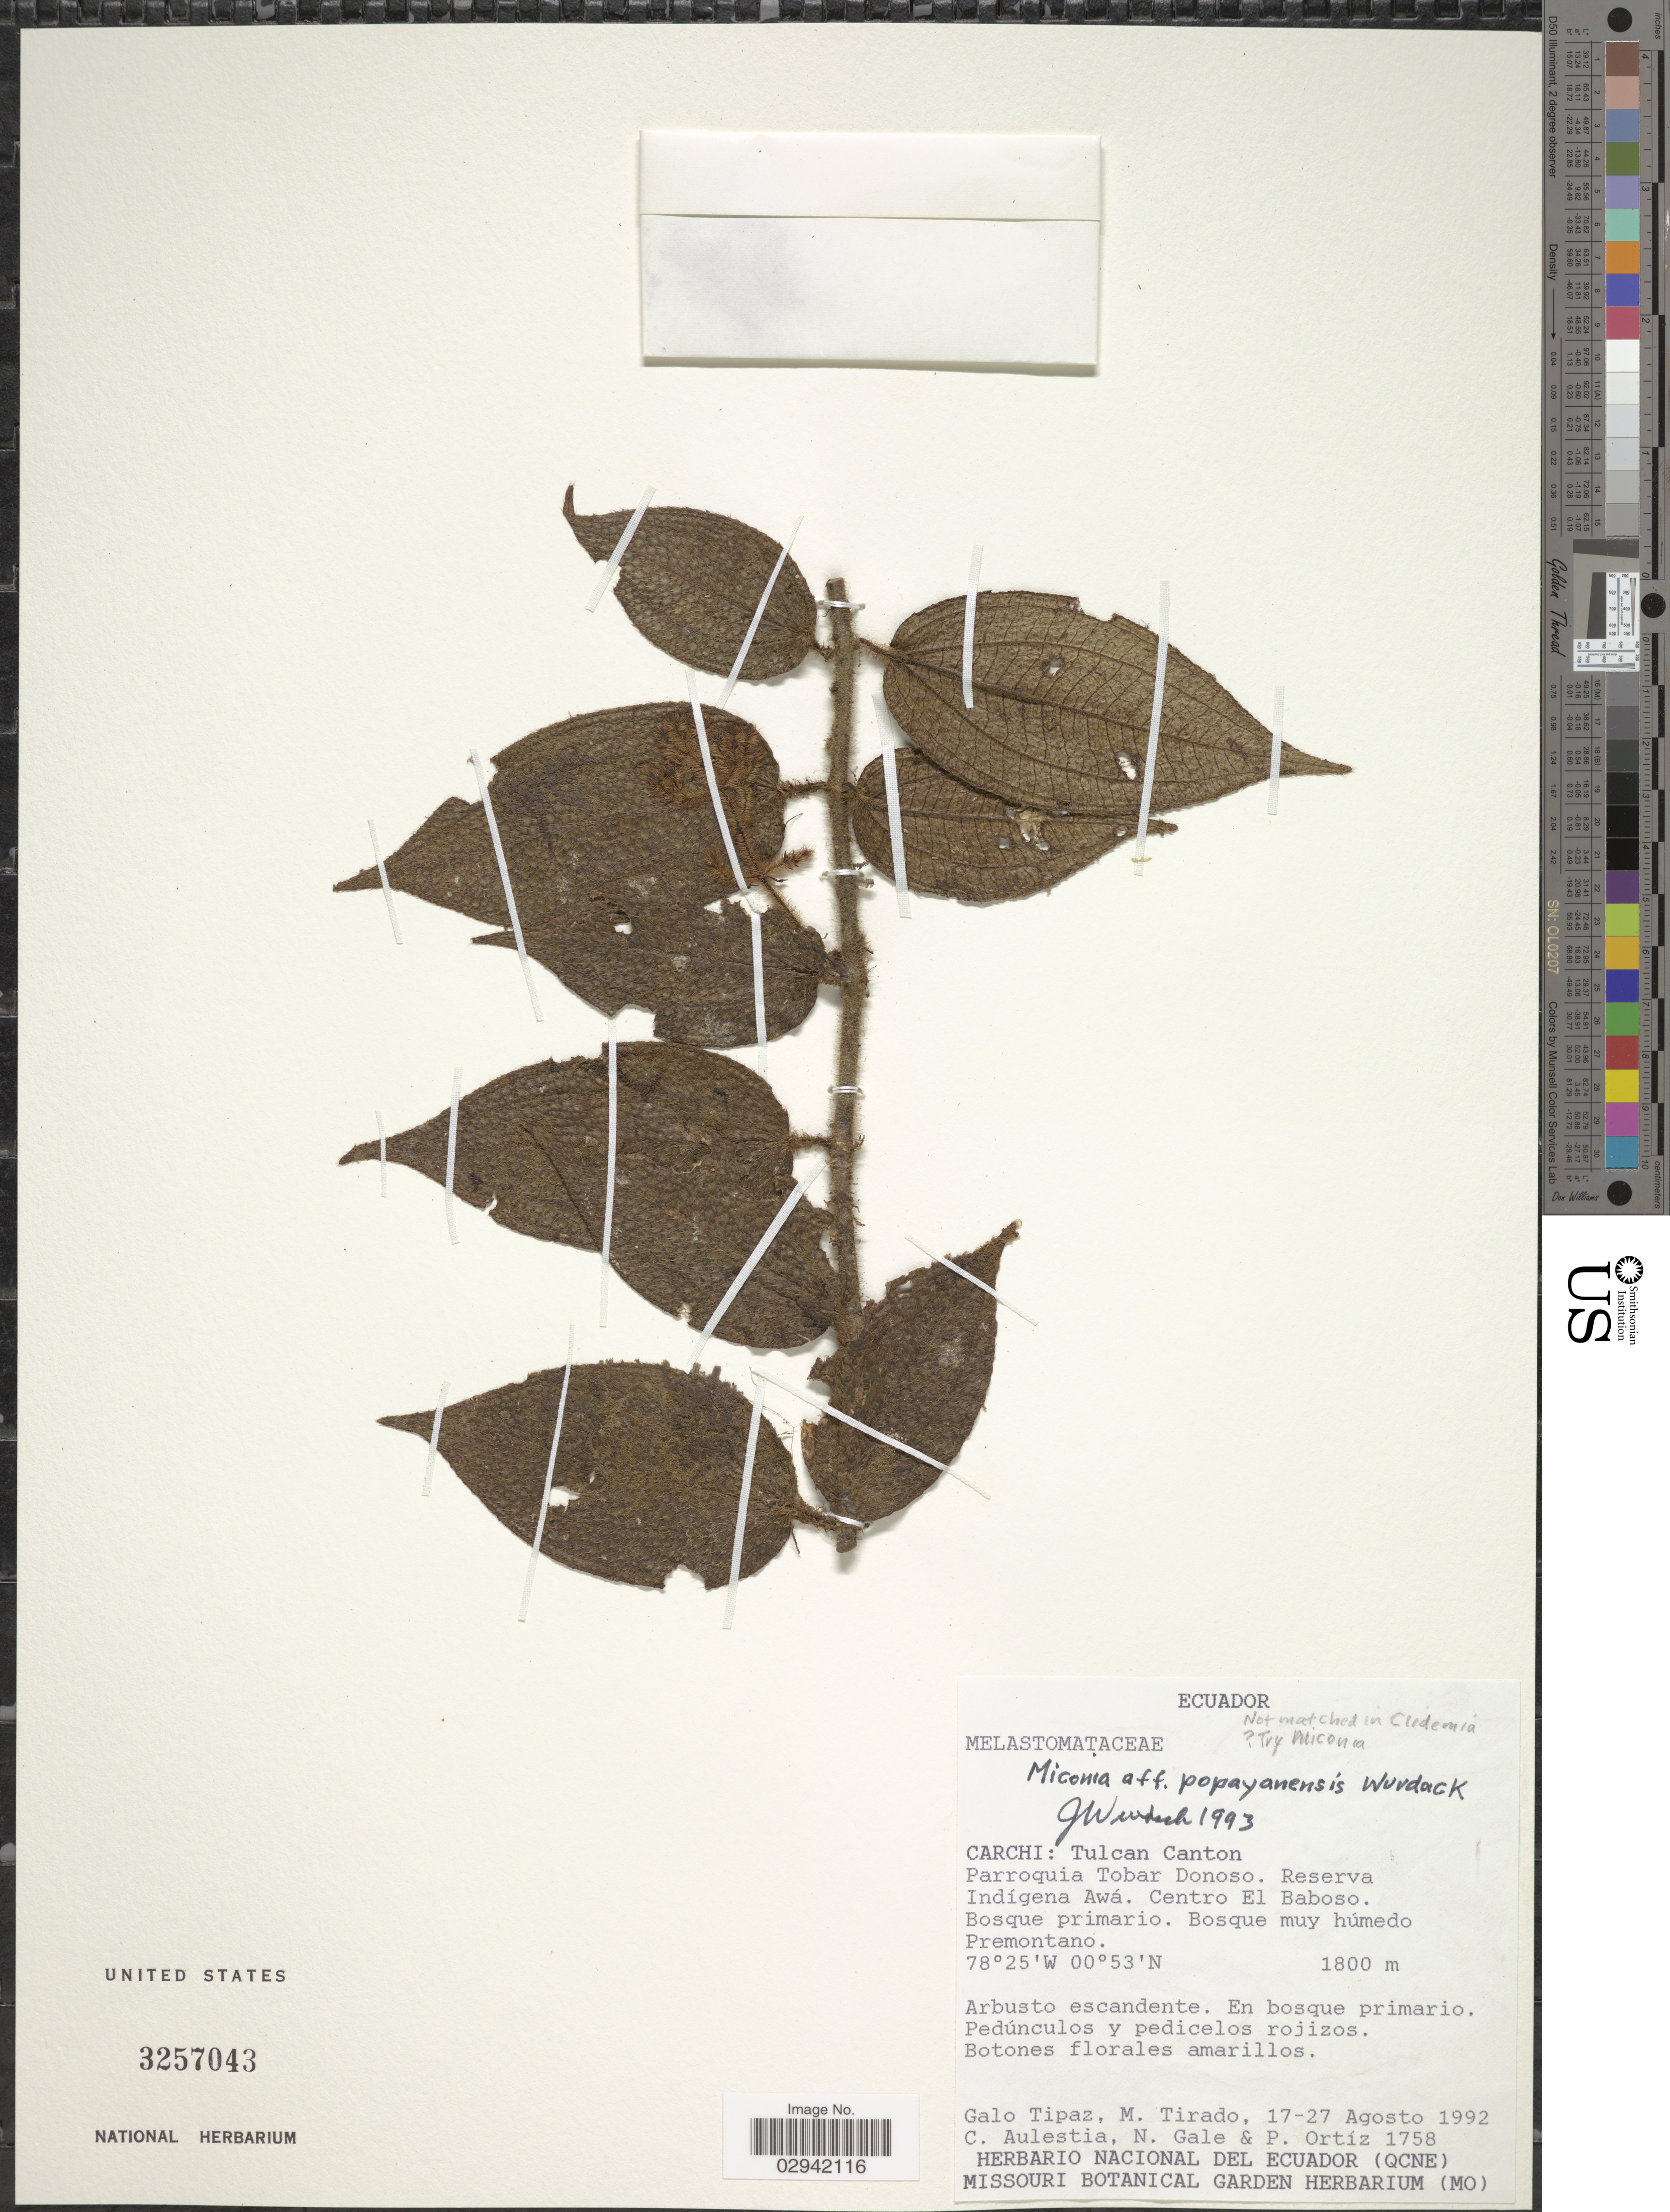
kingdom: Plantae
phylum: Tracheophyta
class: Magnoliopsida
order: Myrtales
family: Melastomataceae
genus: Miconia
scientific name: Miconia popayanensis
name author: Wurdack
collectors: G. Tipaz, M. Tirado, C. Aulestia, N. Gale & P. Ortíz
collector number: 1758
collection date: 1992-08-17/1992-08-27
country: Ecuador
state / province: Carchi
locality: Tulcan Canton. Parroquia Tobar Donoso. Reserva Indígena Awá. Centro El Baboso.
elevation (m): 1800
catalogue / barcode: US 3257043